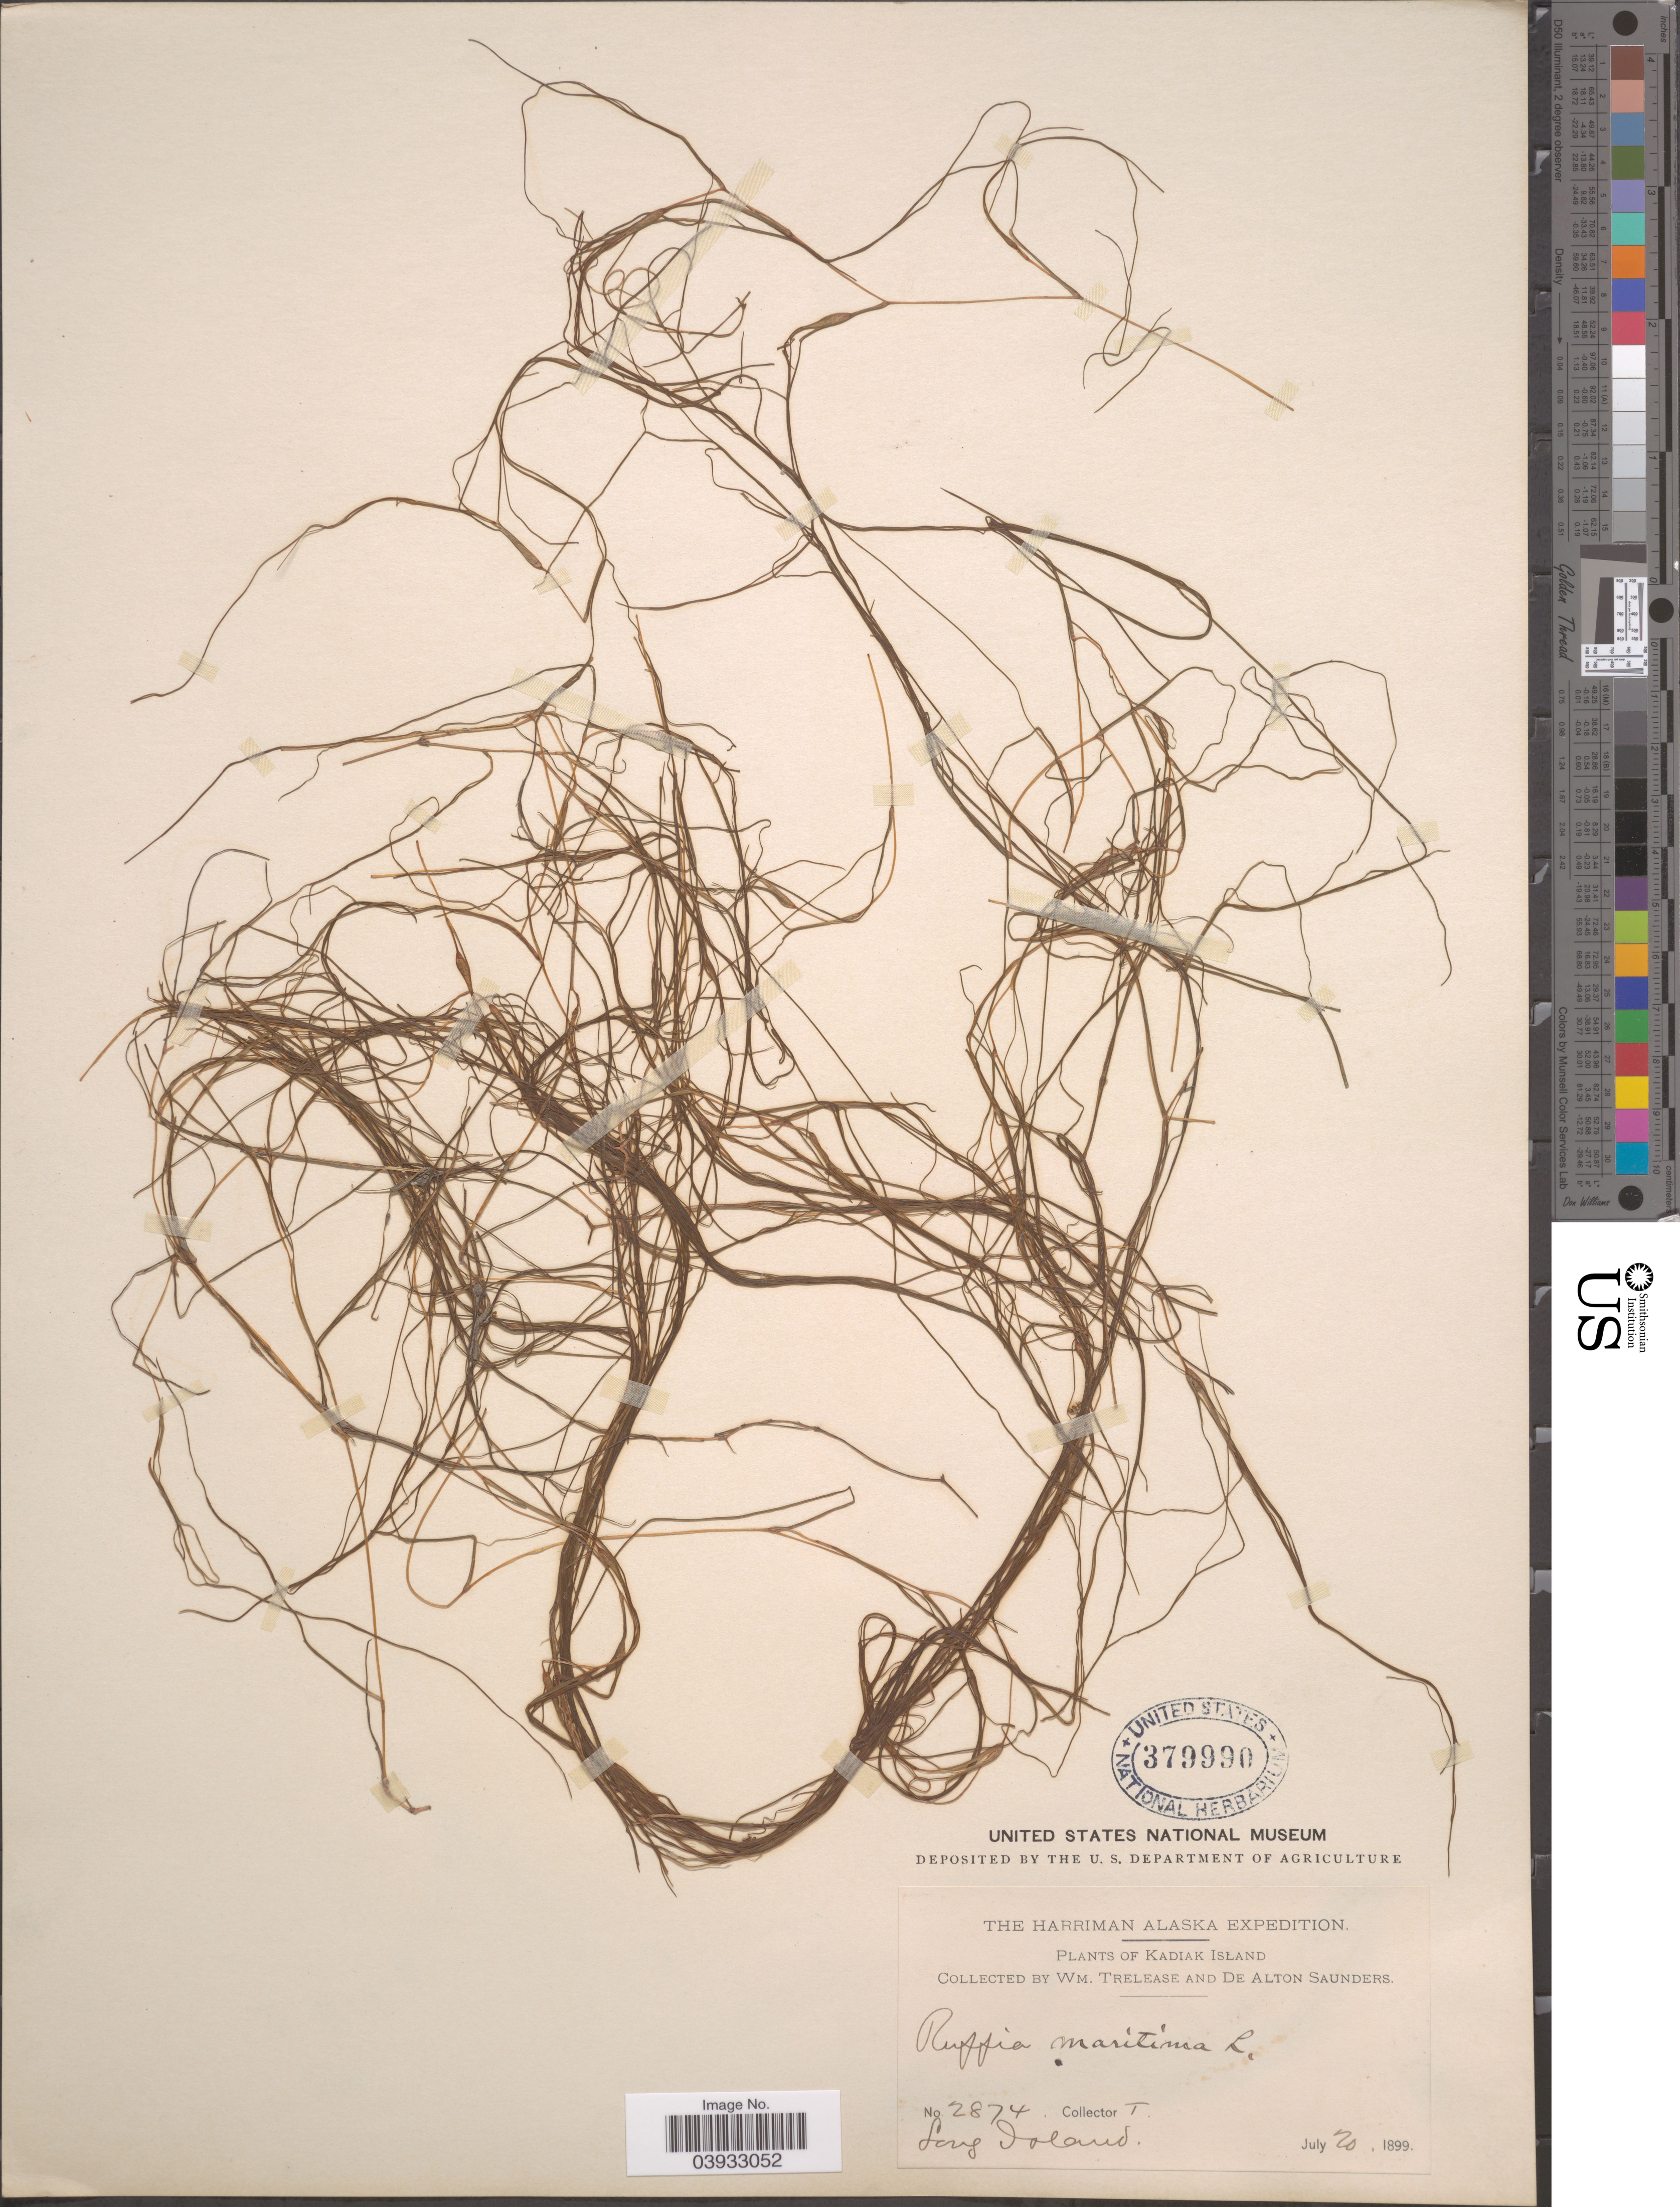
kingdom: Plantae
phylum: Tracheophyta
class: Liliopsida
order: Alismatales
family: Ruppiaceae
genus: Ruppia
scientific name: Ruppia maritima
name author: L.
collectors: W. Trelease & D. A. Saunders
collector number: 2874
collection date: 1899-07-20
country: United States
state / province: Alaska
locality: Kadiak Island.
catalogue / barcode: US 379990